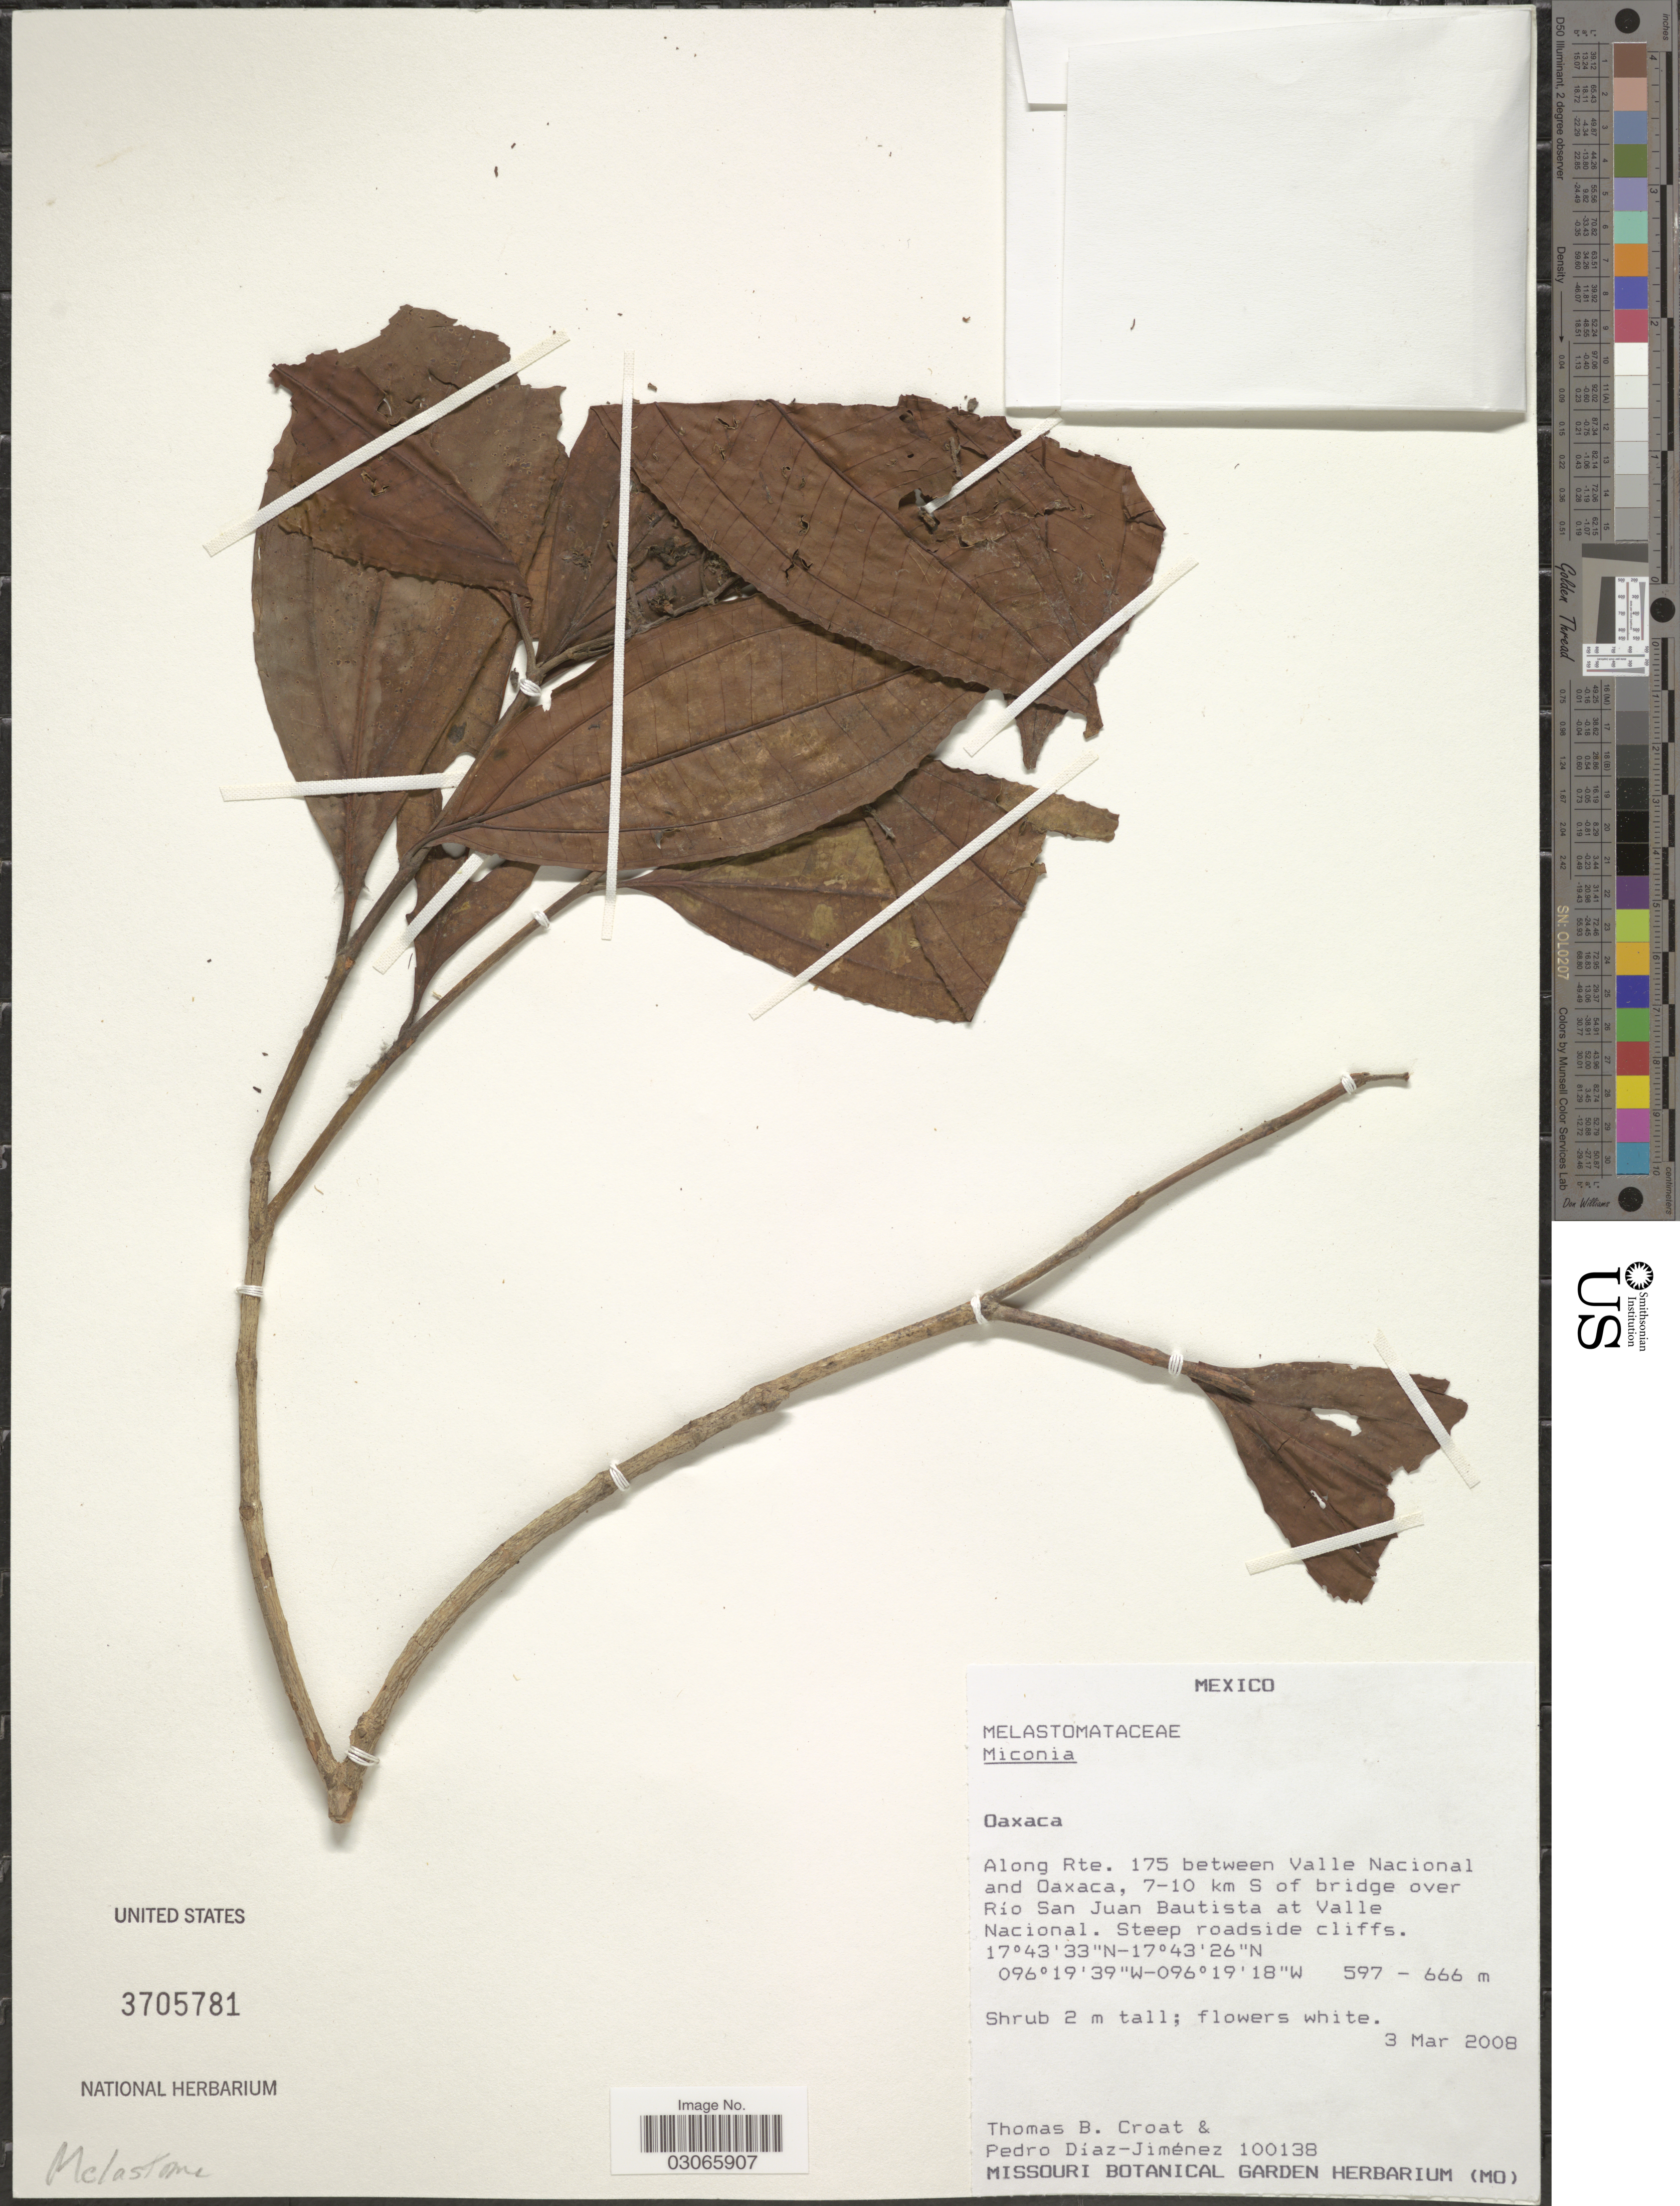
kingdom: Plantae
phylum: Tracheophyta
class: Magnoliopsida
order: Myrtales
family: Melastomataceae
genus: Miconia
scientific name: Miconia sp.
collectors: T. B. Croat & P. Díaz-Jiménez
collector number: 100138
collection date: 2008-03-03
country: Mexico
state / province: Oaxaca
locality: Along Rte. 175 between Valle Nacional and Oaxaca, 7-10 km S of bridge over Río San Juan Bautista at Valle Nacional.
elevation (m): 597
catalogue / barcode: US 3705781